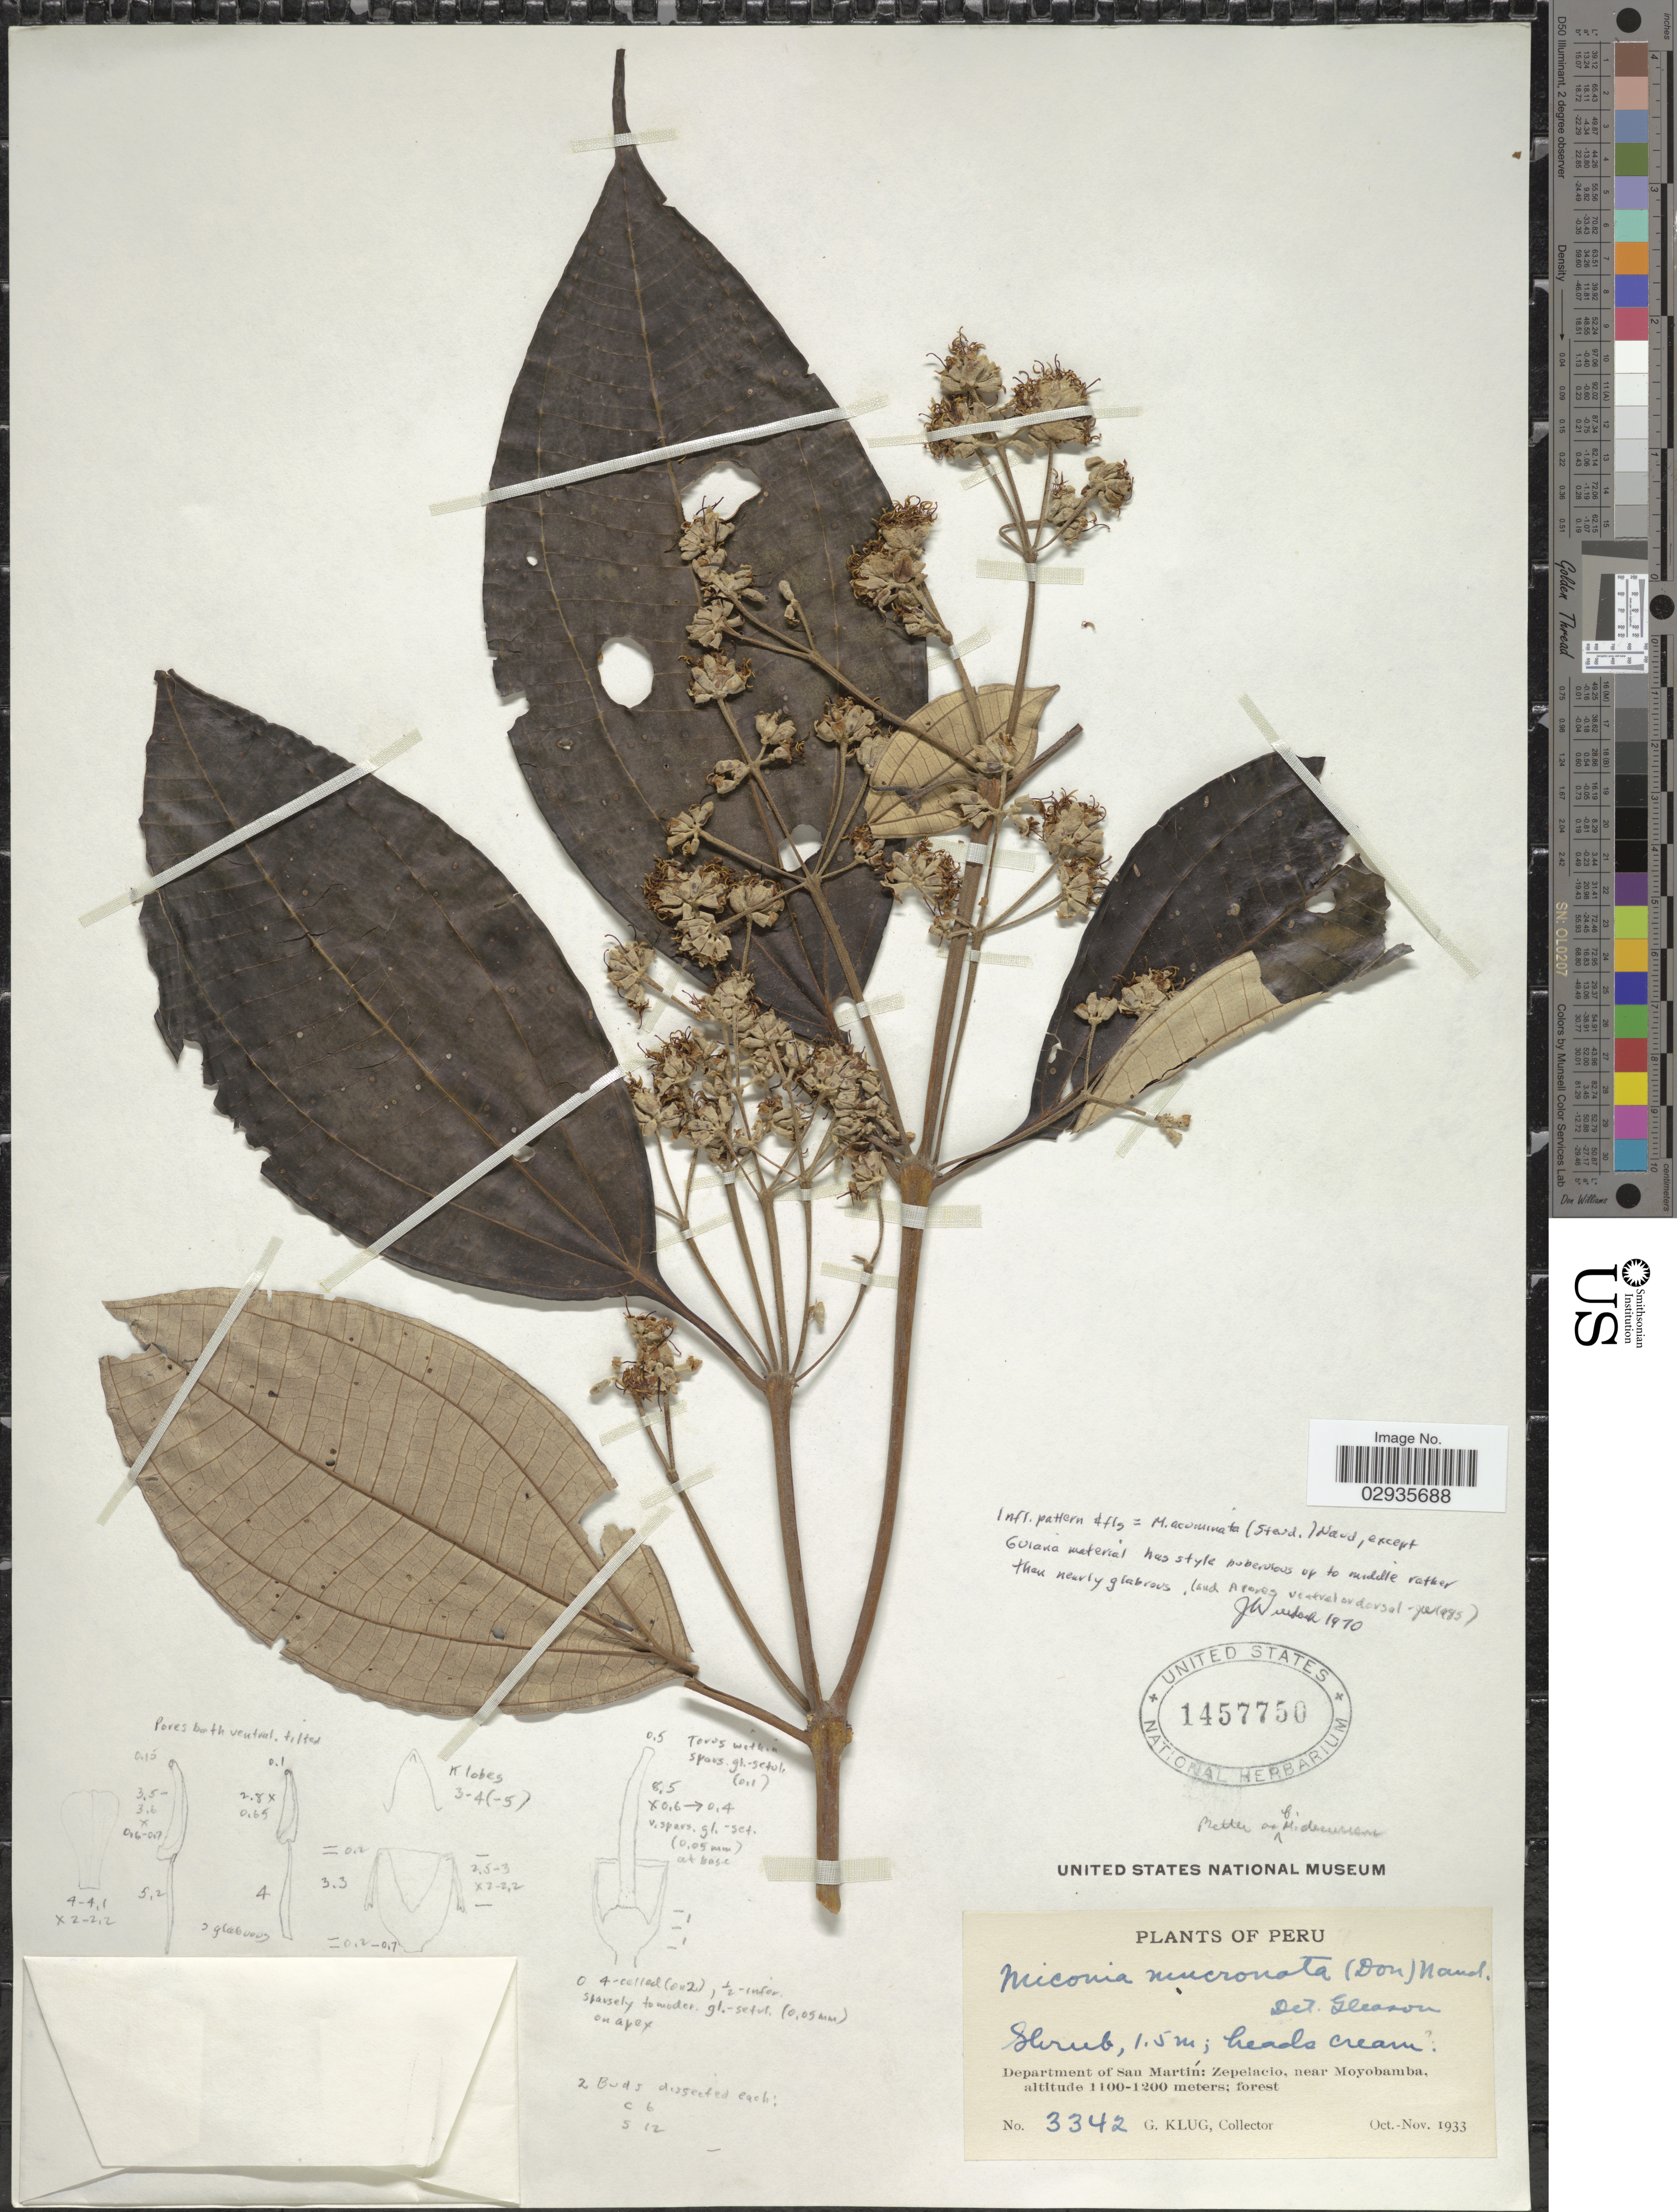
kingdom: Plantae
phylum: Tracheophyta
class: Magnoliopsida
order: Myrtales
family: Melastomataceae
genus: Miconia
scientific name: Miconia acuminata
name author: (Steud.) Naudin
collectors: G. Klug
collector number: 3342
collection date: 1933-10/1933-11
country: Peru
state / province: San Martín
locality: Department of San Martín: Zepelacio, near Moyobamba.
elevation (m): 1100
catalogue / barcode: US 1457750